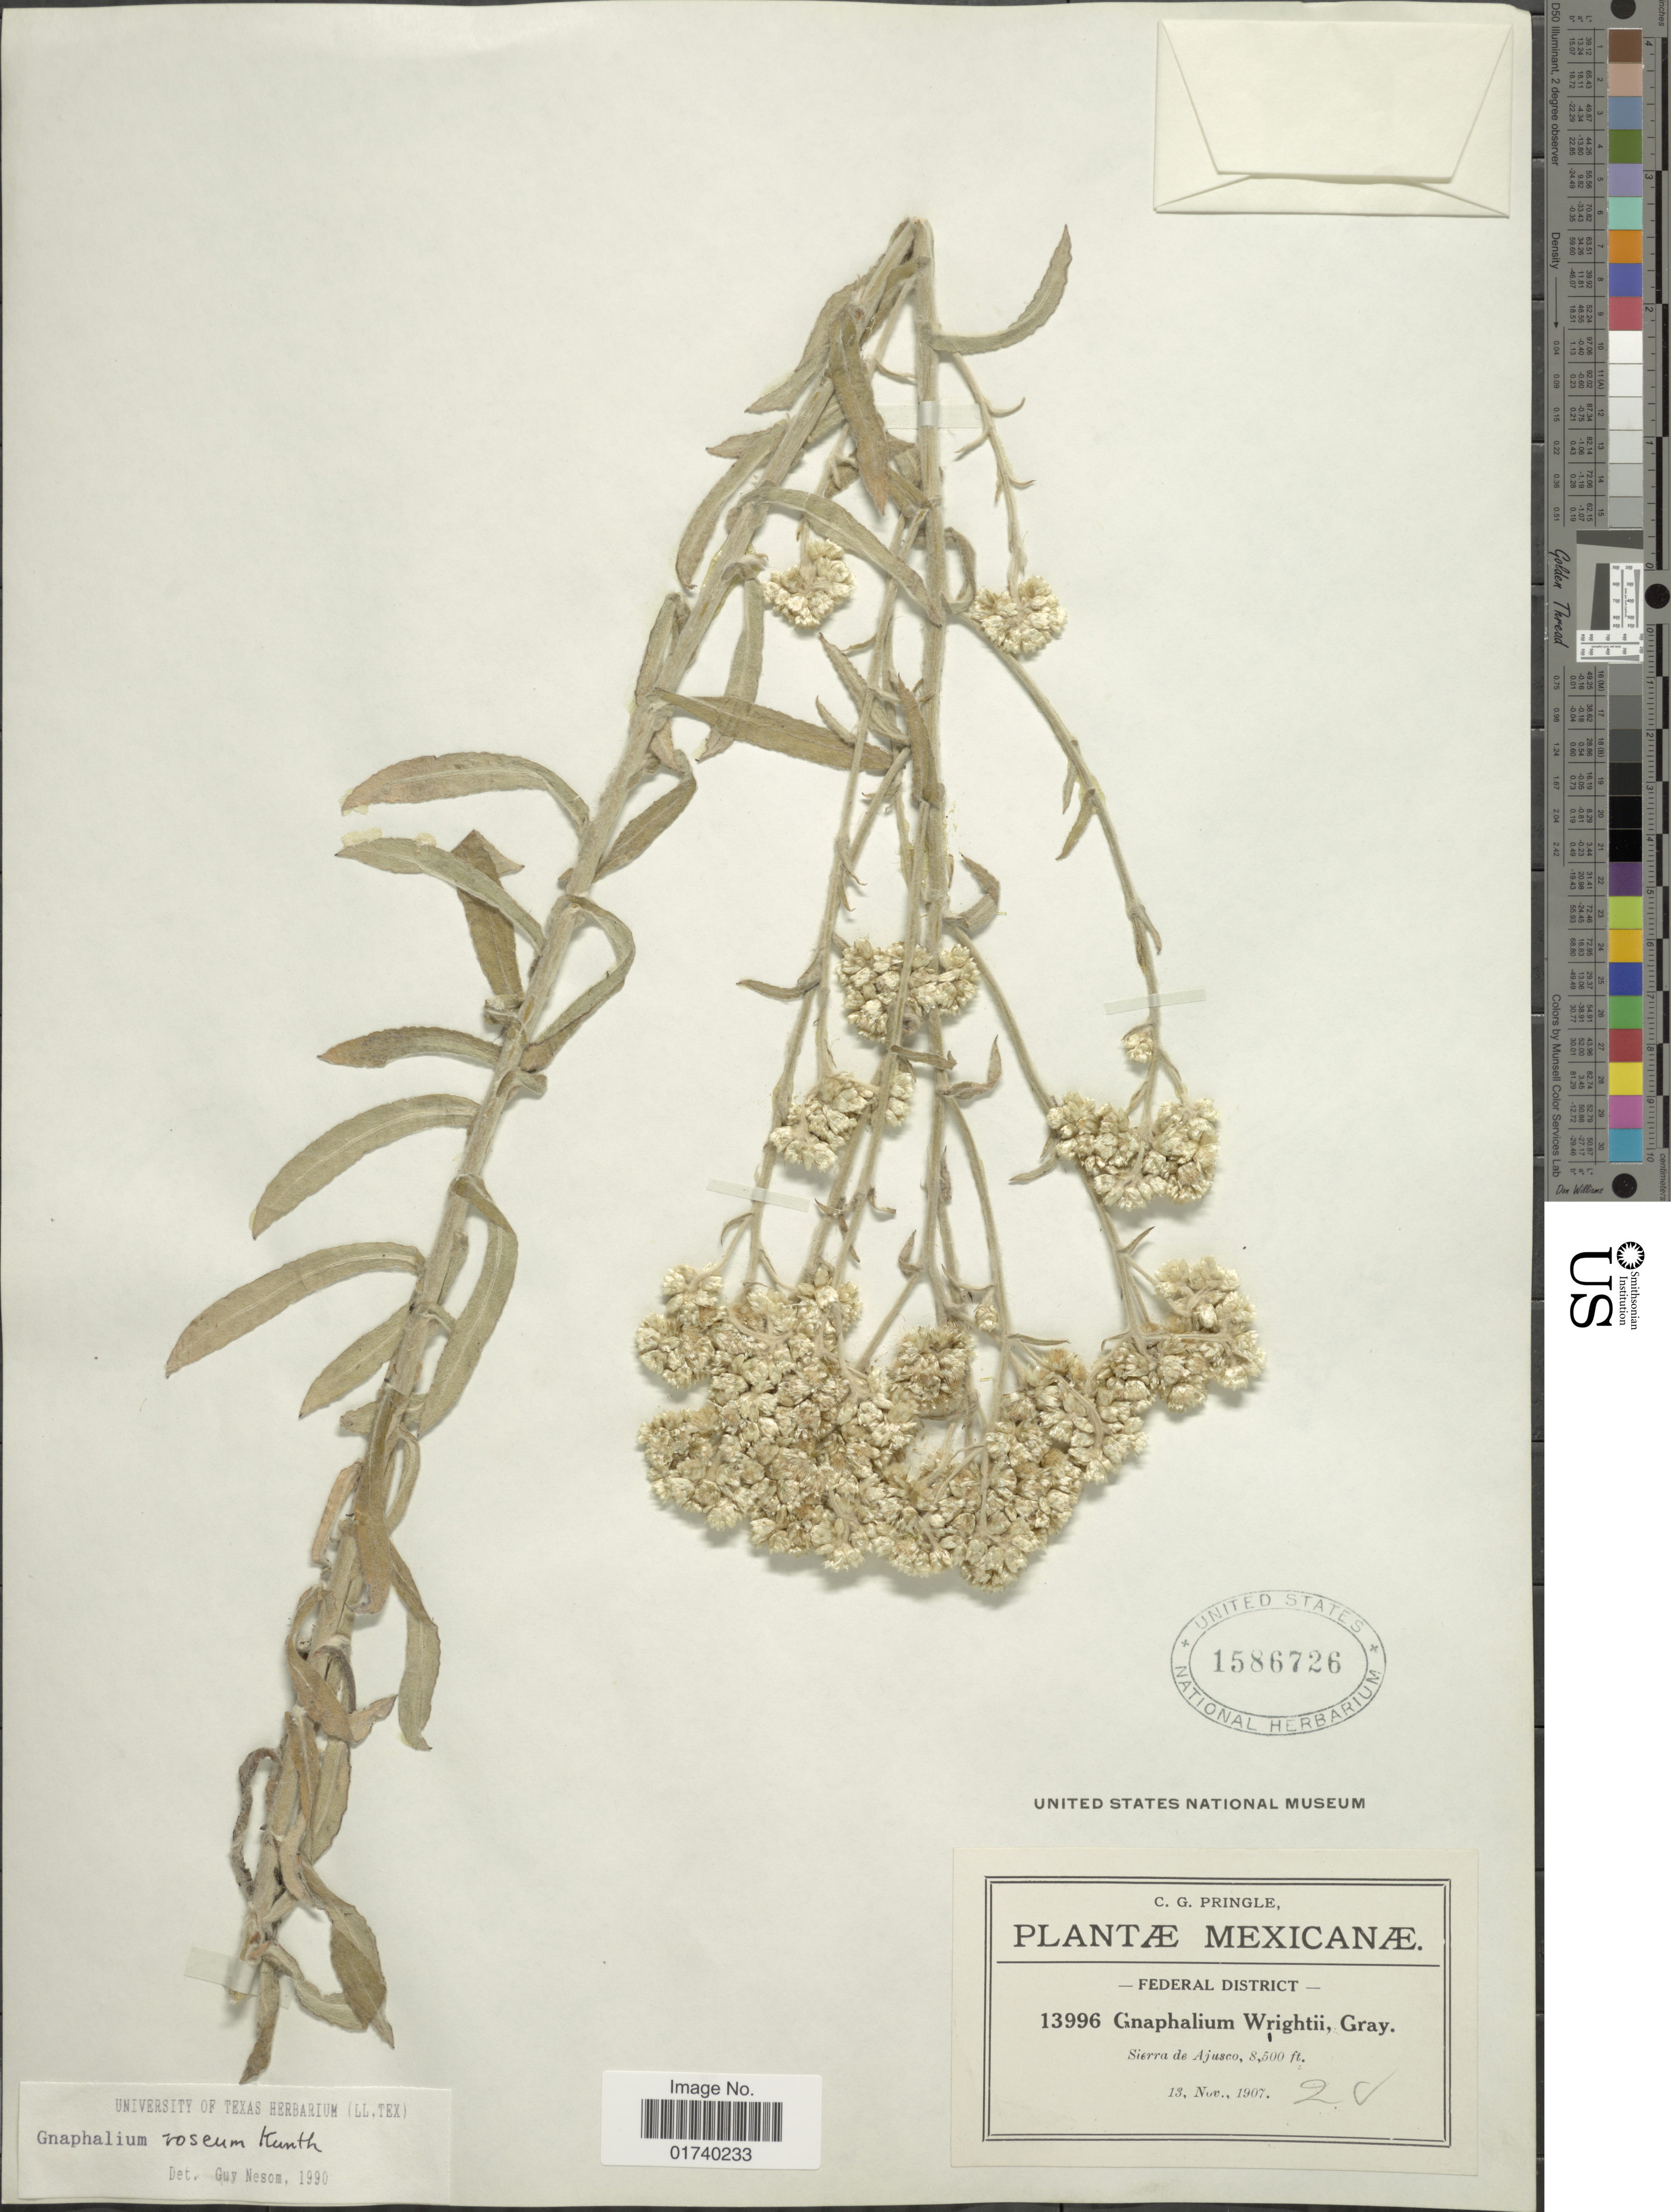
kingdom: Plantae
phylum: Tracheophyta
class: Magnoliopsida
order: Asterales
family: Asteraceae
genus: Pseudognaphalium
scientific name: Pseudognaphalium roseum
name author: (Kunth) Anderb.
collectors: C. G. Pringle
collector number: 13996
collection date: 1907-11-13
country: Mexico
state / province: Distrito Federal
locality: Federal District, Sierra de Ajusco.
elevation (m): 2591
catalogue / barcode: US 1586726